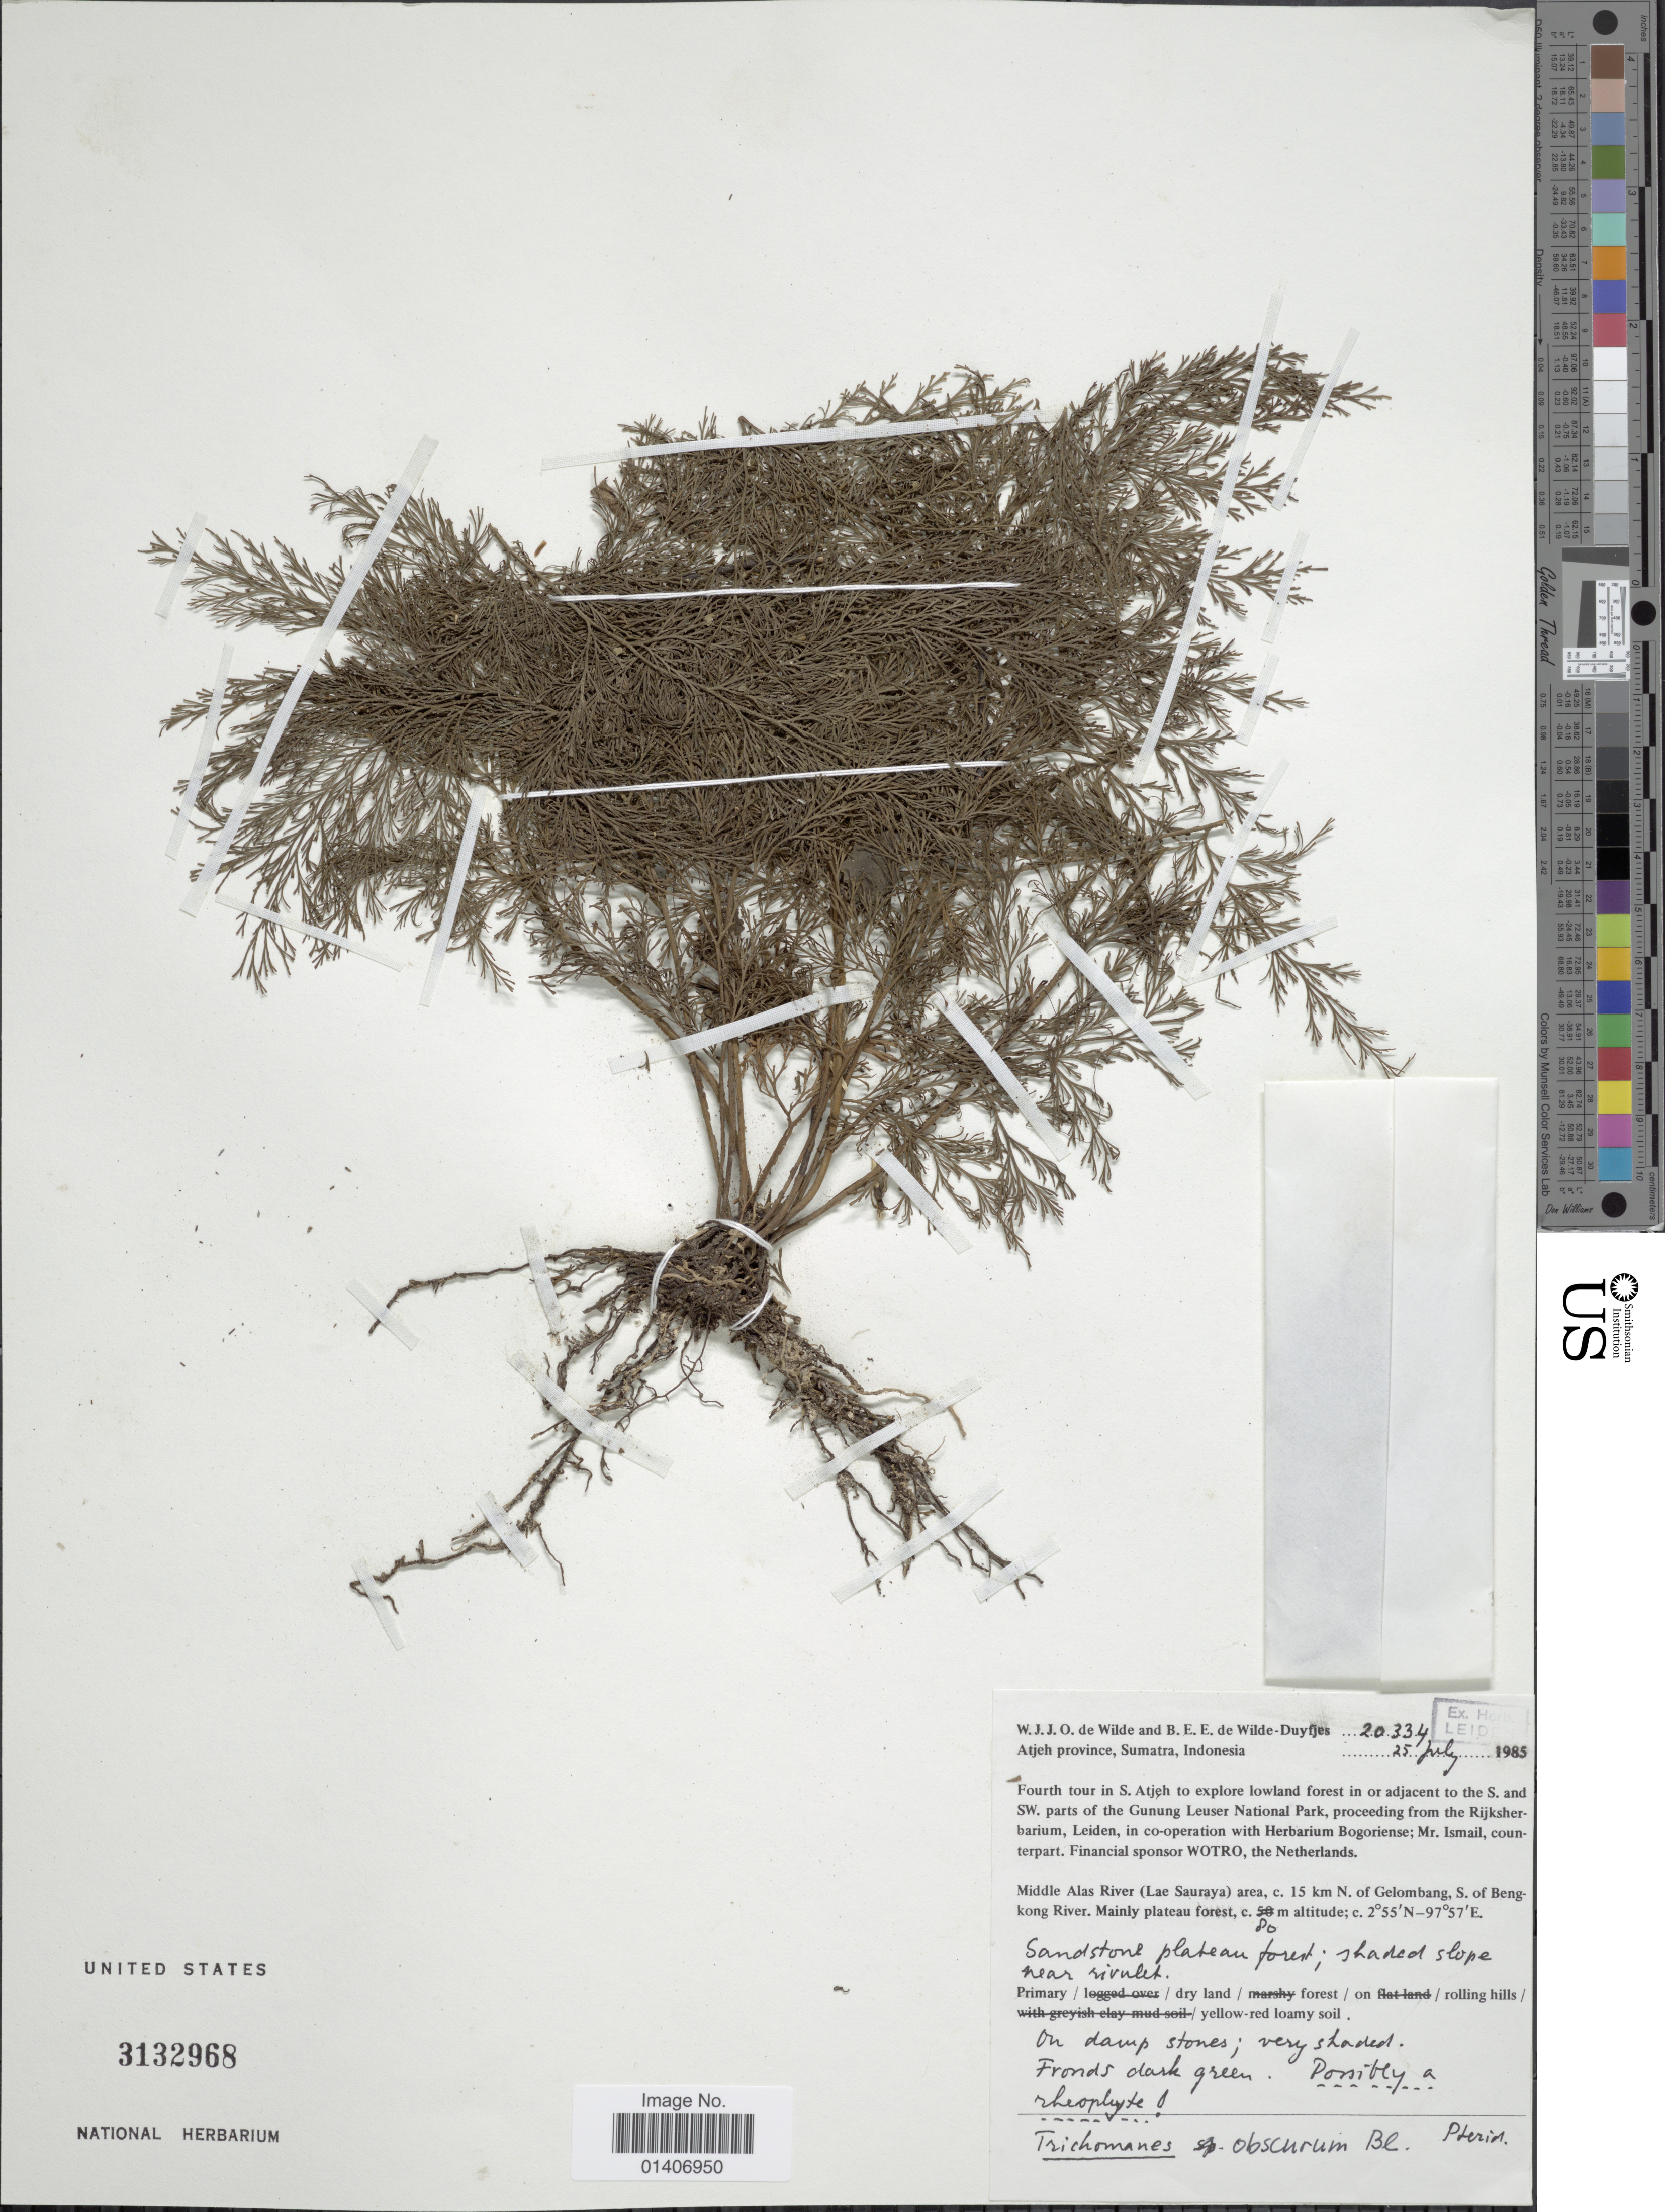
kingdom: Plantae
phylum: Tracheophyta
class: Polypodiopsida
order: Hymenophyllales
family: Hymenophyllaceae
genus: Abrodictyum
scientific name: Abrodictyum obscurum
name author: (Blume) Ebihara & K. Iwats.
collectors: W. J. de Wilde & B. E. de Wilde-Duyfjes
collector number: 20334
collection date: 1985-07-25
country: Indonesia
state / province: Sumatra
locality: Atjeh province, Sumatra, Middle Alas River(Lae Sauraya) area c. 15km N of Gelombang, S. of bengkong river, mainly plateau forest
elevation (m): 80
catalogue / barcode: US 3132968